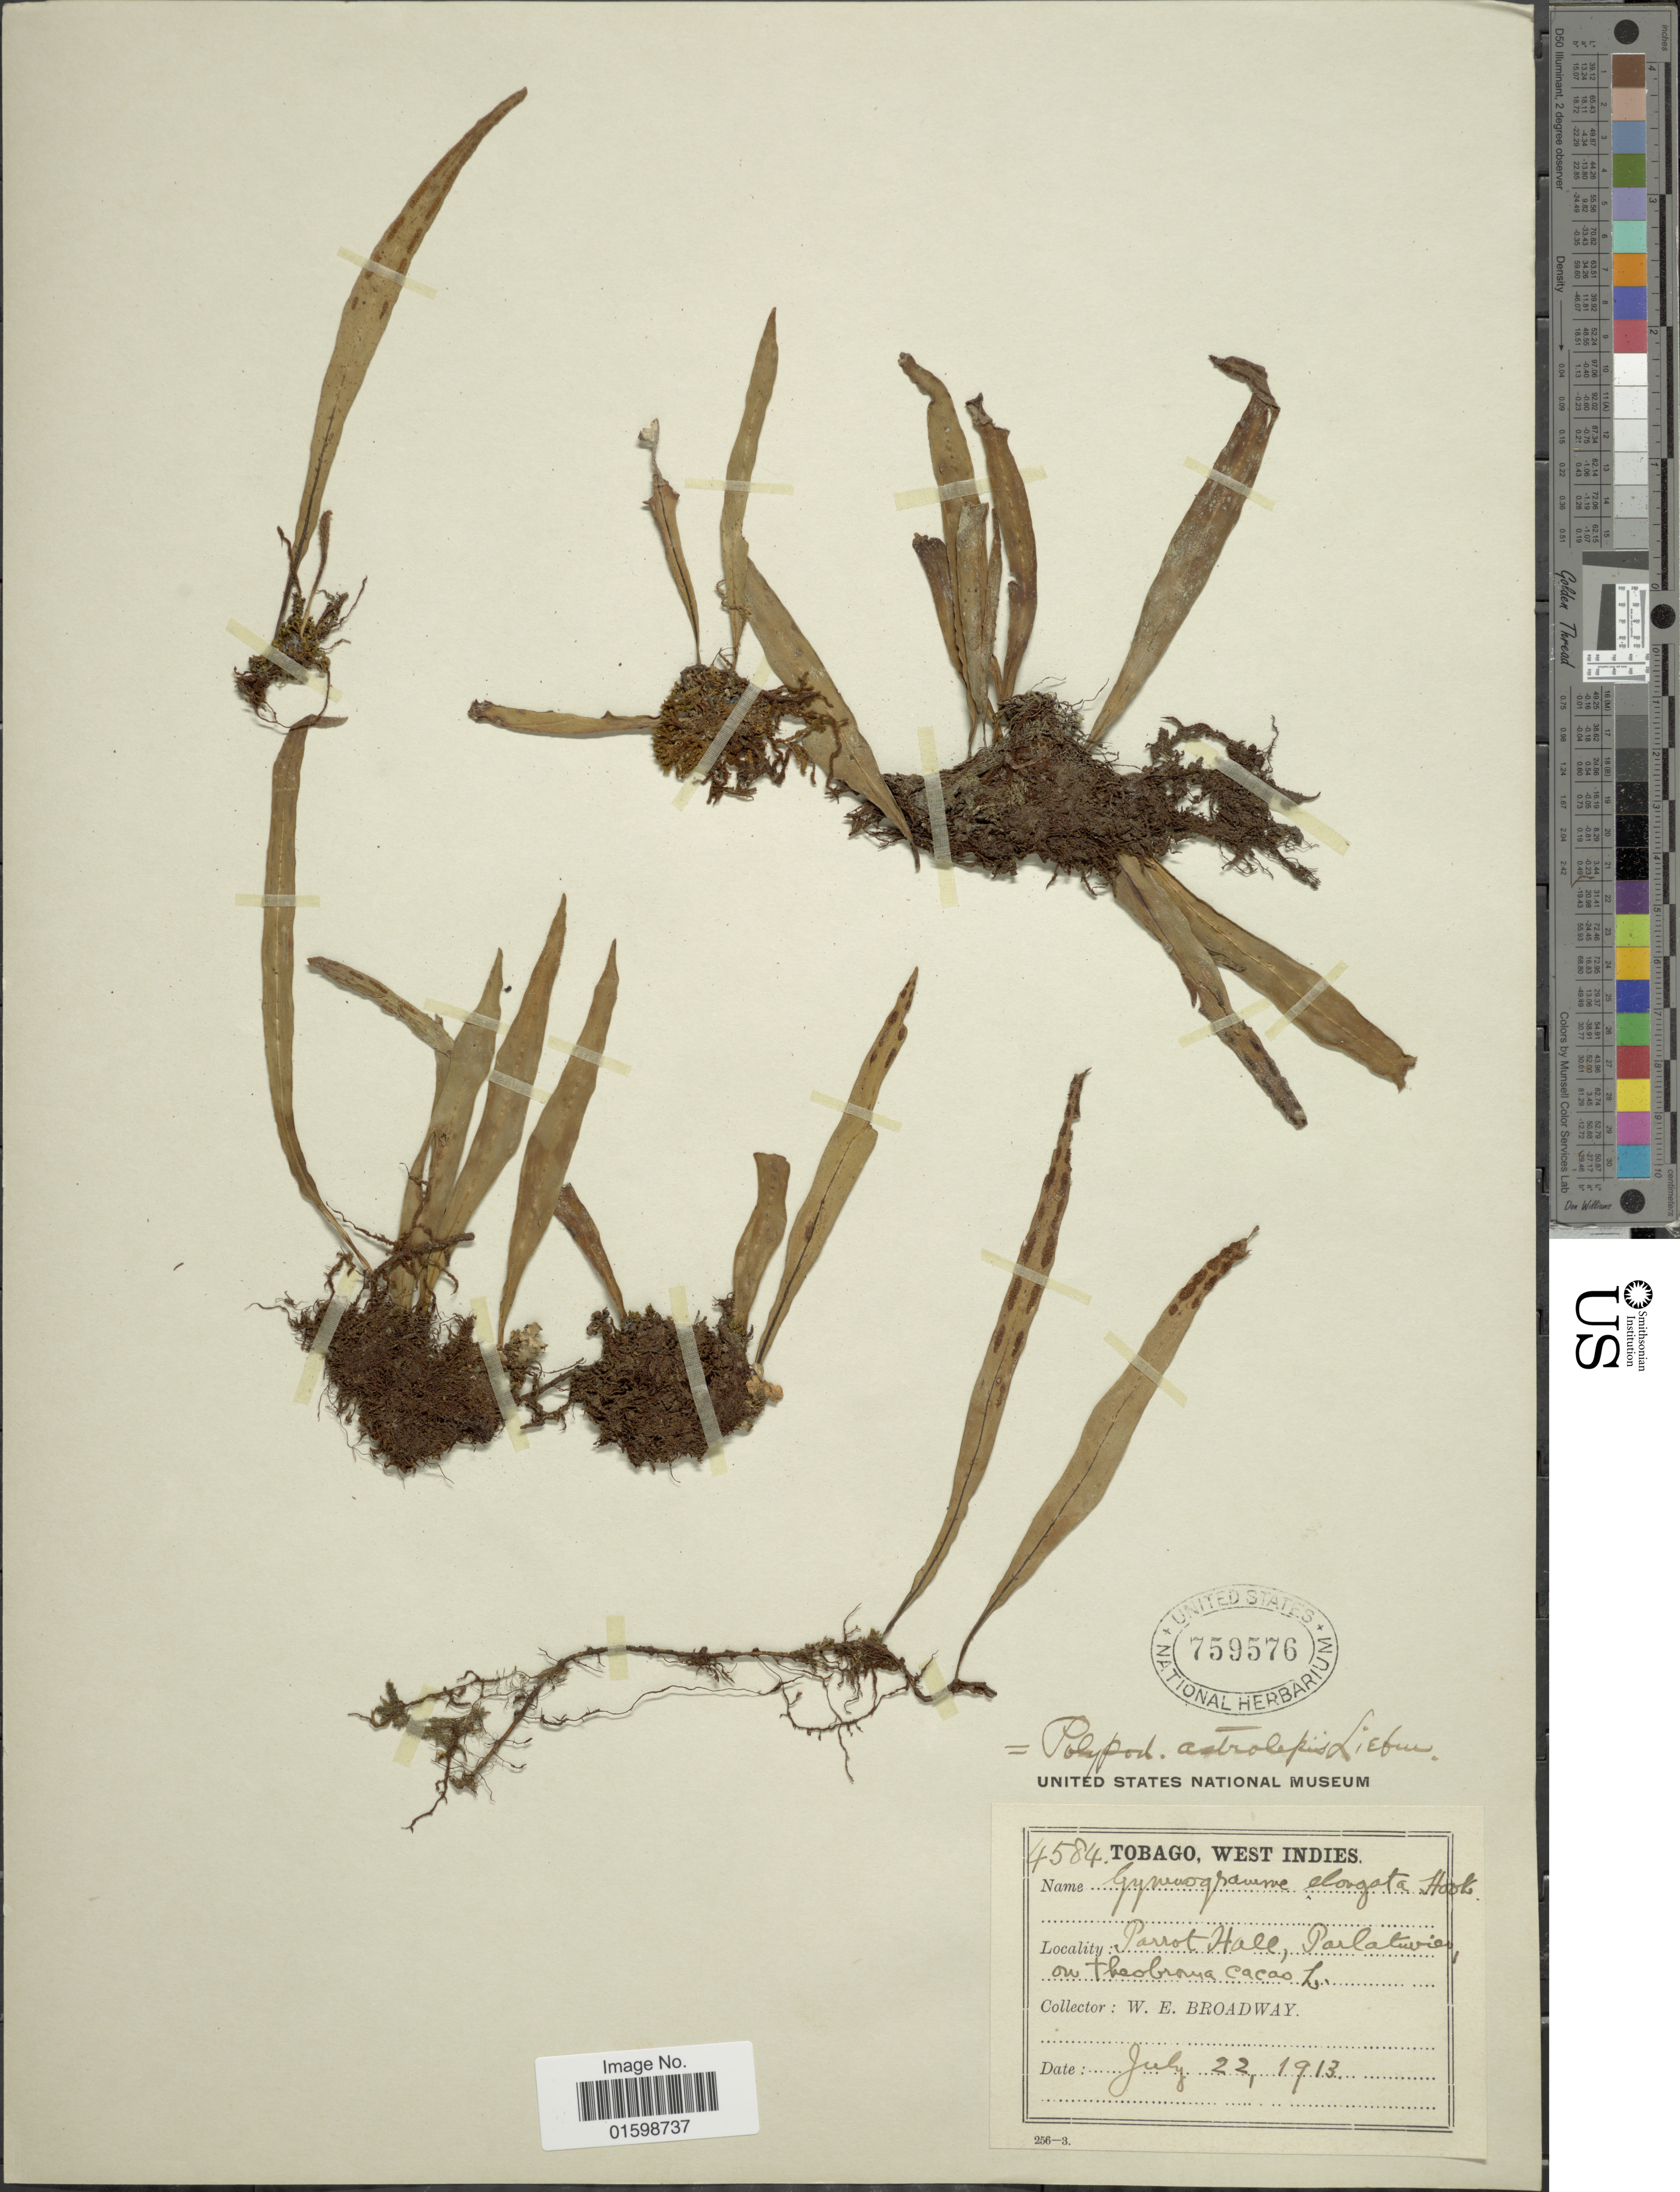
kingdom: Plantae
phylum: Tracheophyta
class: Polypodiopsida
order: Polypodiales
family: Polypodiaceae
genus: Pleopeltis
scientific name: Pleopeltis astrolepis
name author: (Liebm.) E. Fourn.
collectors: W. E. Broadway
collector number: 4584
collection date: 1913-07-22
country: Trinidad and Tobago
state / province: Tobago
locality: West Indies, Parrot Hall, Parlatuvier.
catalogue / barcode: US 759576